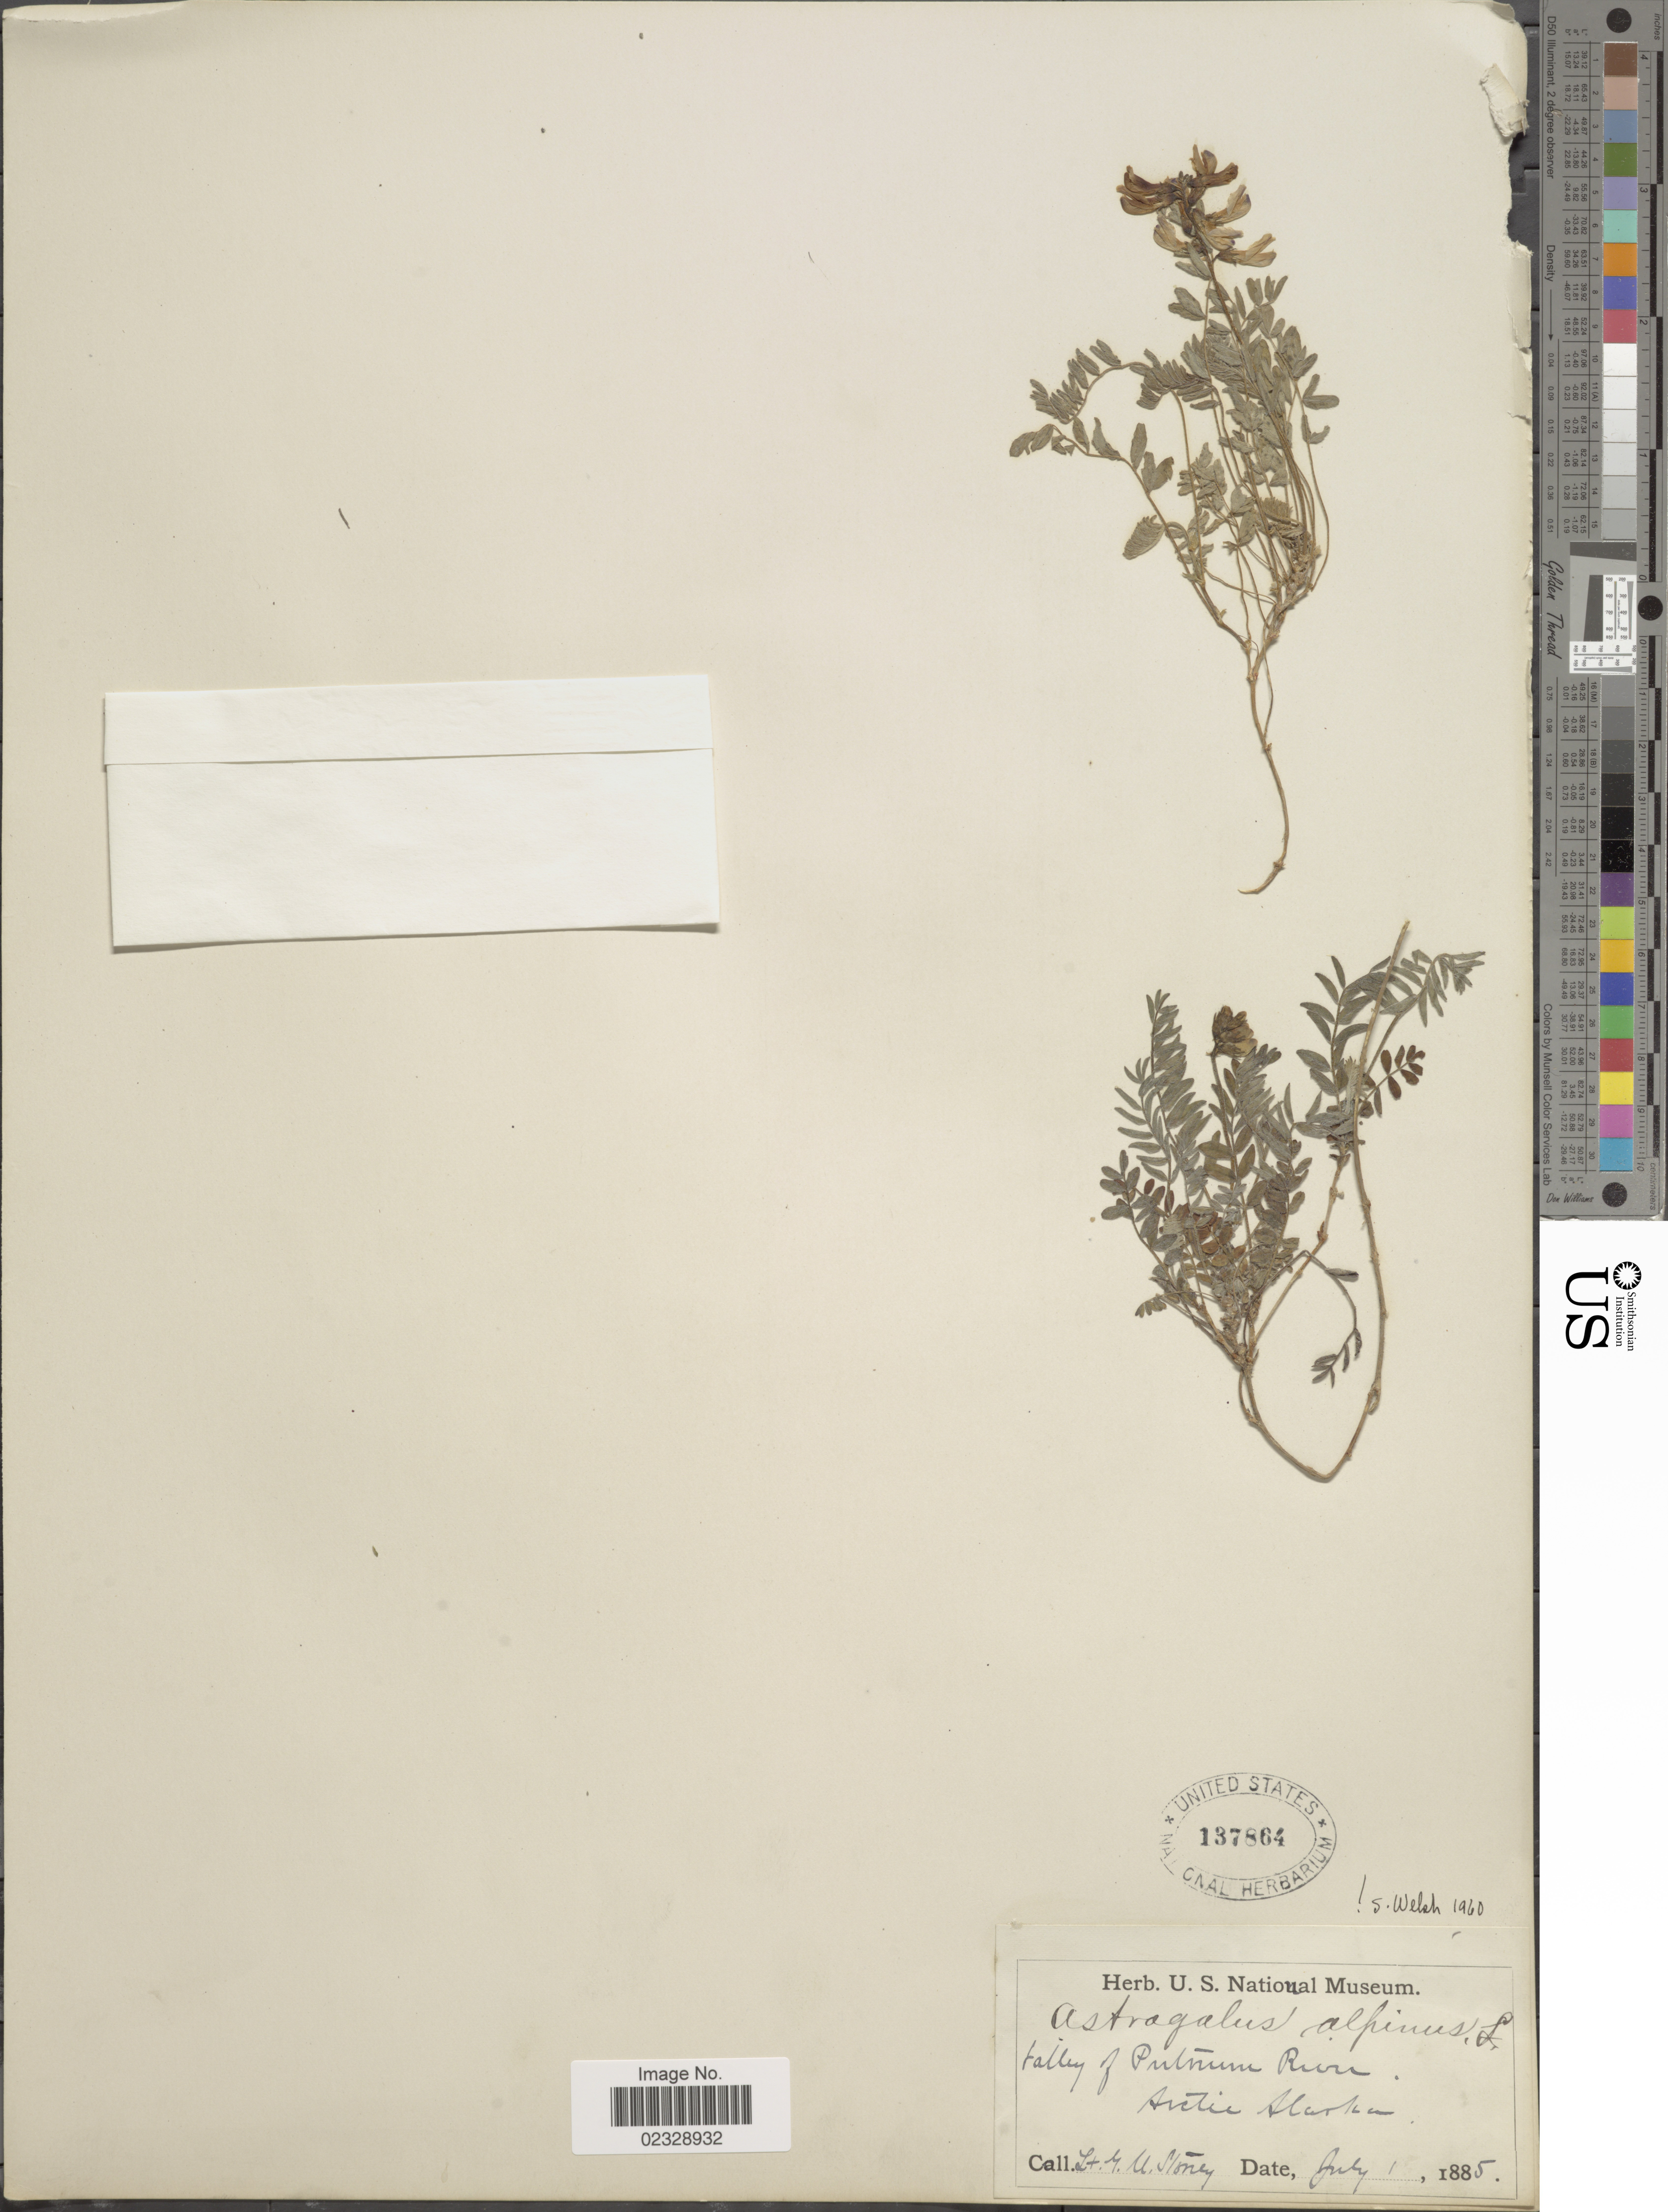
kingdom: Plantae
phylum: Tracheophyta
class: Magnoliopsida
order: Fabales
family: Fabaceae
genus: Astragalus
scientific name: Astragalus alpinus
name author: L.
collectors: G. Stoney & G. Stoney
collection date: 1885-07-01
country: United States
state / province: Alaska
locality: Valley of Pulnum River, arctic Alaska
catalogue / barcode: US 137864